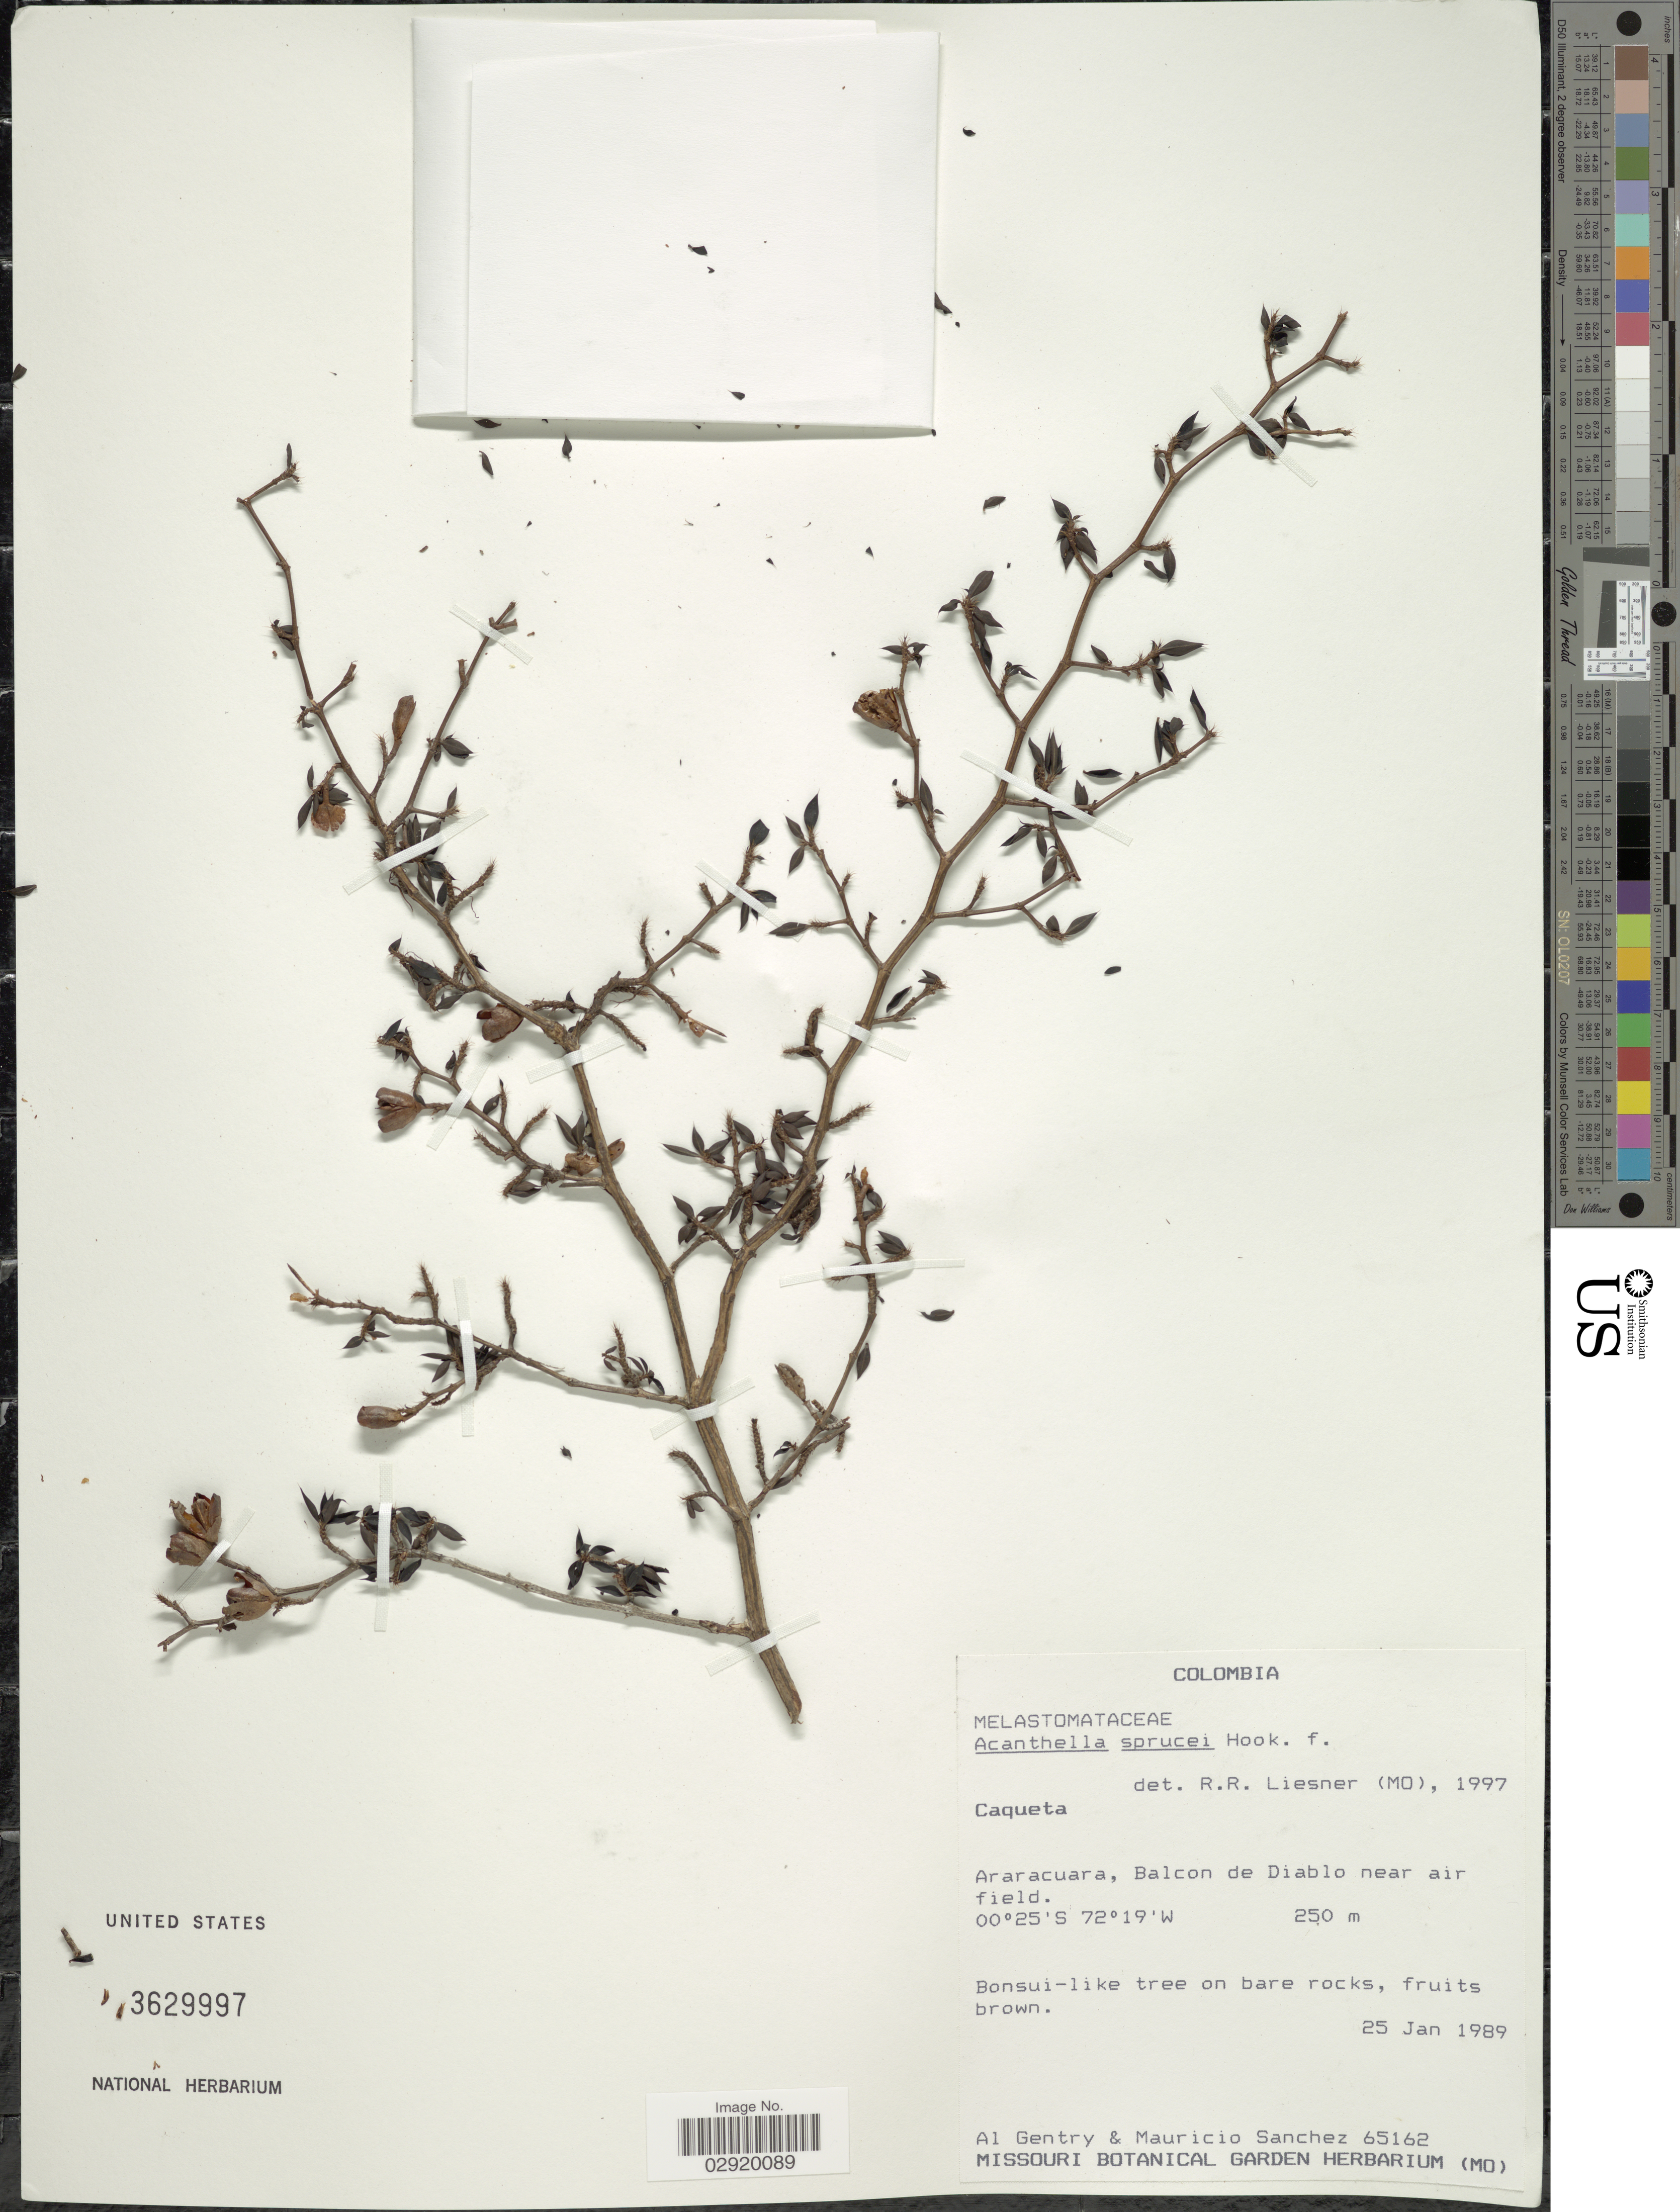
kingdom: Plantae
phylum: Tracheophyta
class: Magnoliopsida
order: Myrtales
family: Melastomataceae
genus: Acanthella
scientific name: Acanthella sprucei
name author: Benth. & Hook. f.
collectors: A. H. Gentry & M. Sanchez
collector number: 65162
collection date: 1989-01-25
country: Colombia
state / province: Caquetá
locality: Araracuara, Balcon de Diablo near air field.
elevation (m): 250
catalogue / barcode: US 3629997